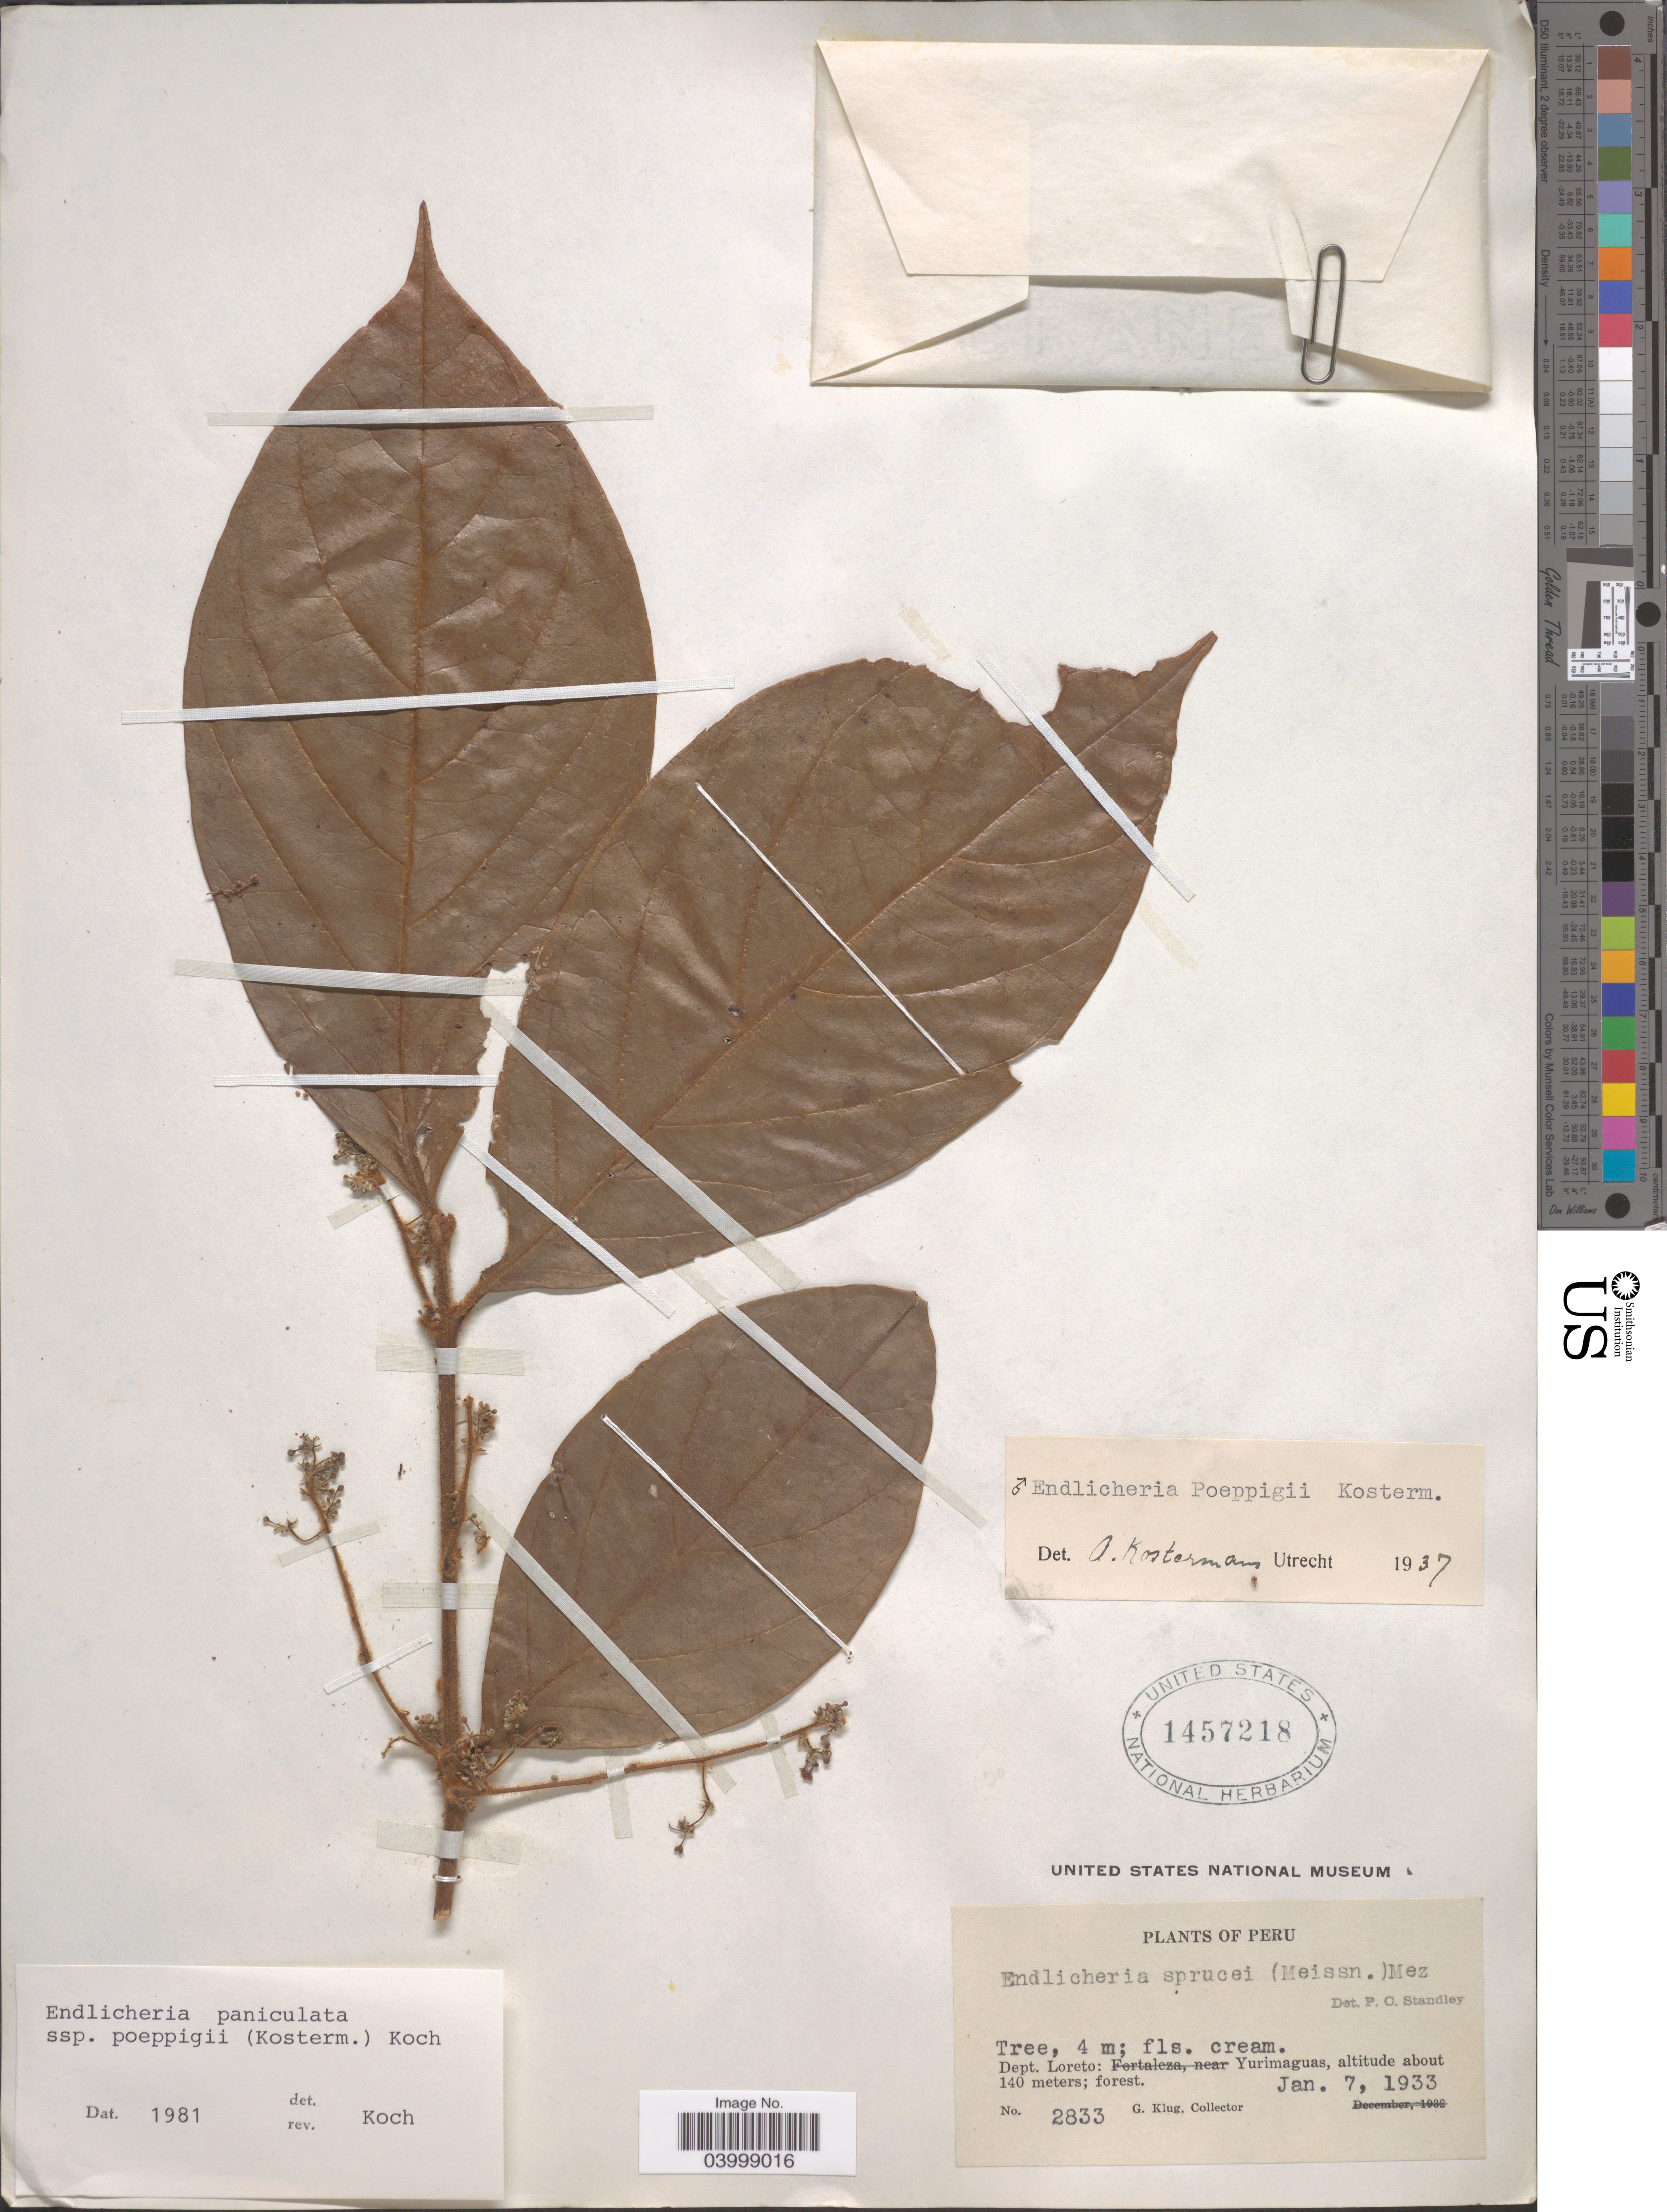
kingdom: Plantae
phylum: Tracheophyta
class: Magnoliopsida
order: Laurales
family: Lauraceae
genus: Endlicheria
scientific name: Endlicheria paniculata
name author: (Spreng.) J.F. Macbr.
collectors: G. Klug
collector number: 2833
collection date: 1933-01-07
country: Peru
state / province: Loreto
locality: Dept. Loreto: Yurimaguas.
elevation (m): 140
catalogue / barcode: US 1457218